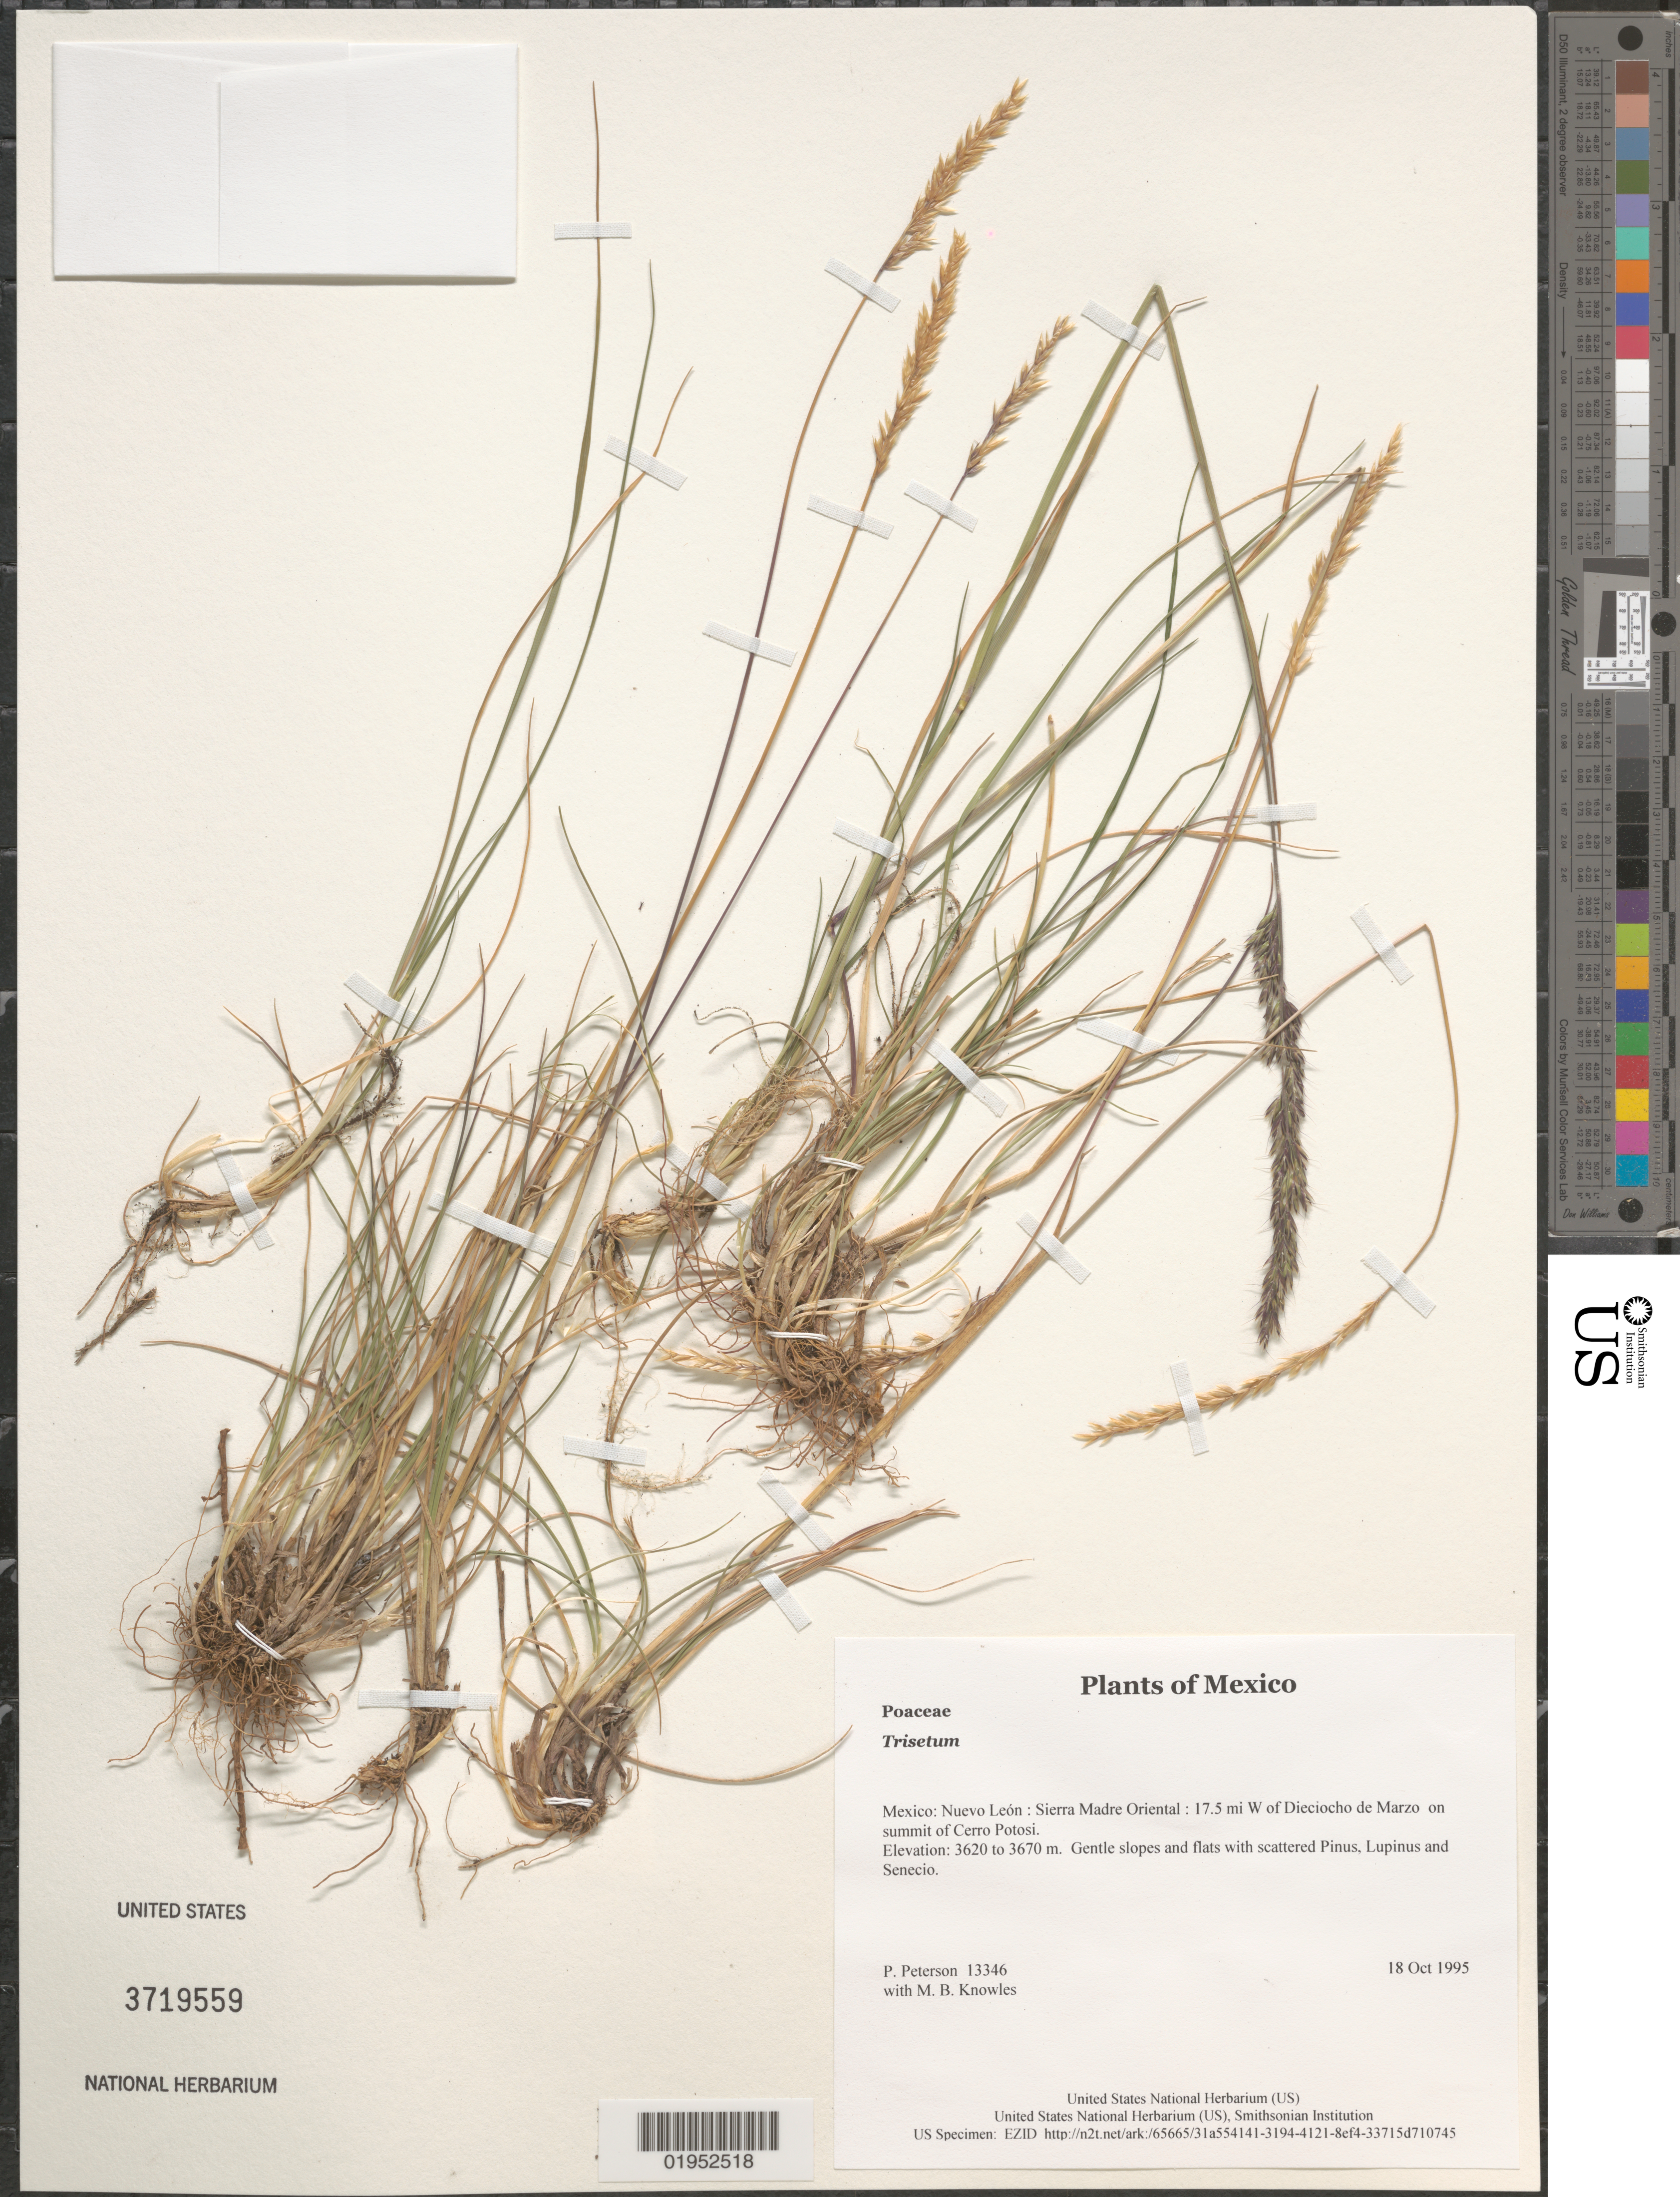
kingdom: Plantae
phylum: Tracheophyta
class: Liliopsida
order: Poales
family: Poaceae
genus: Trisetum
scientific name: Trisetum sp.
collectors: P. M. Peterson & M. B. Knowles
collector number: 13346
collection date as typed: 18 Oct 1995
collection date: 1995-10-18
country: Mexico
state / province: Nuevo León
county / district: Sierra Madre Oriental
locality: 17.5 mi W of Dieciocho de Marzo on summit of Cerro Potosi.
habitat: Gentle slopes and flats with scattered Pinus, Lupinus and Senecio.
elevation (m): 3620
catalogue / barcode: US 3719559